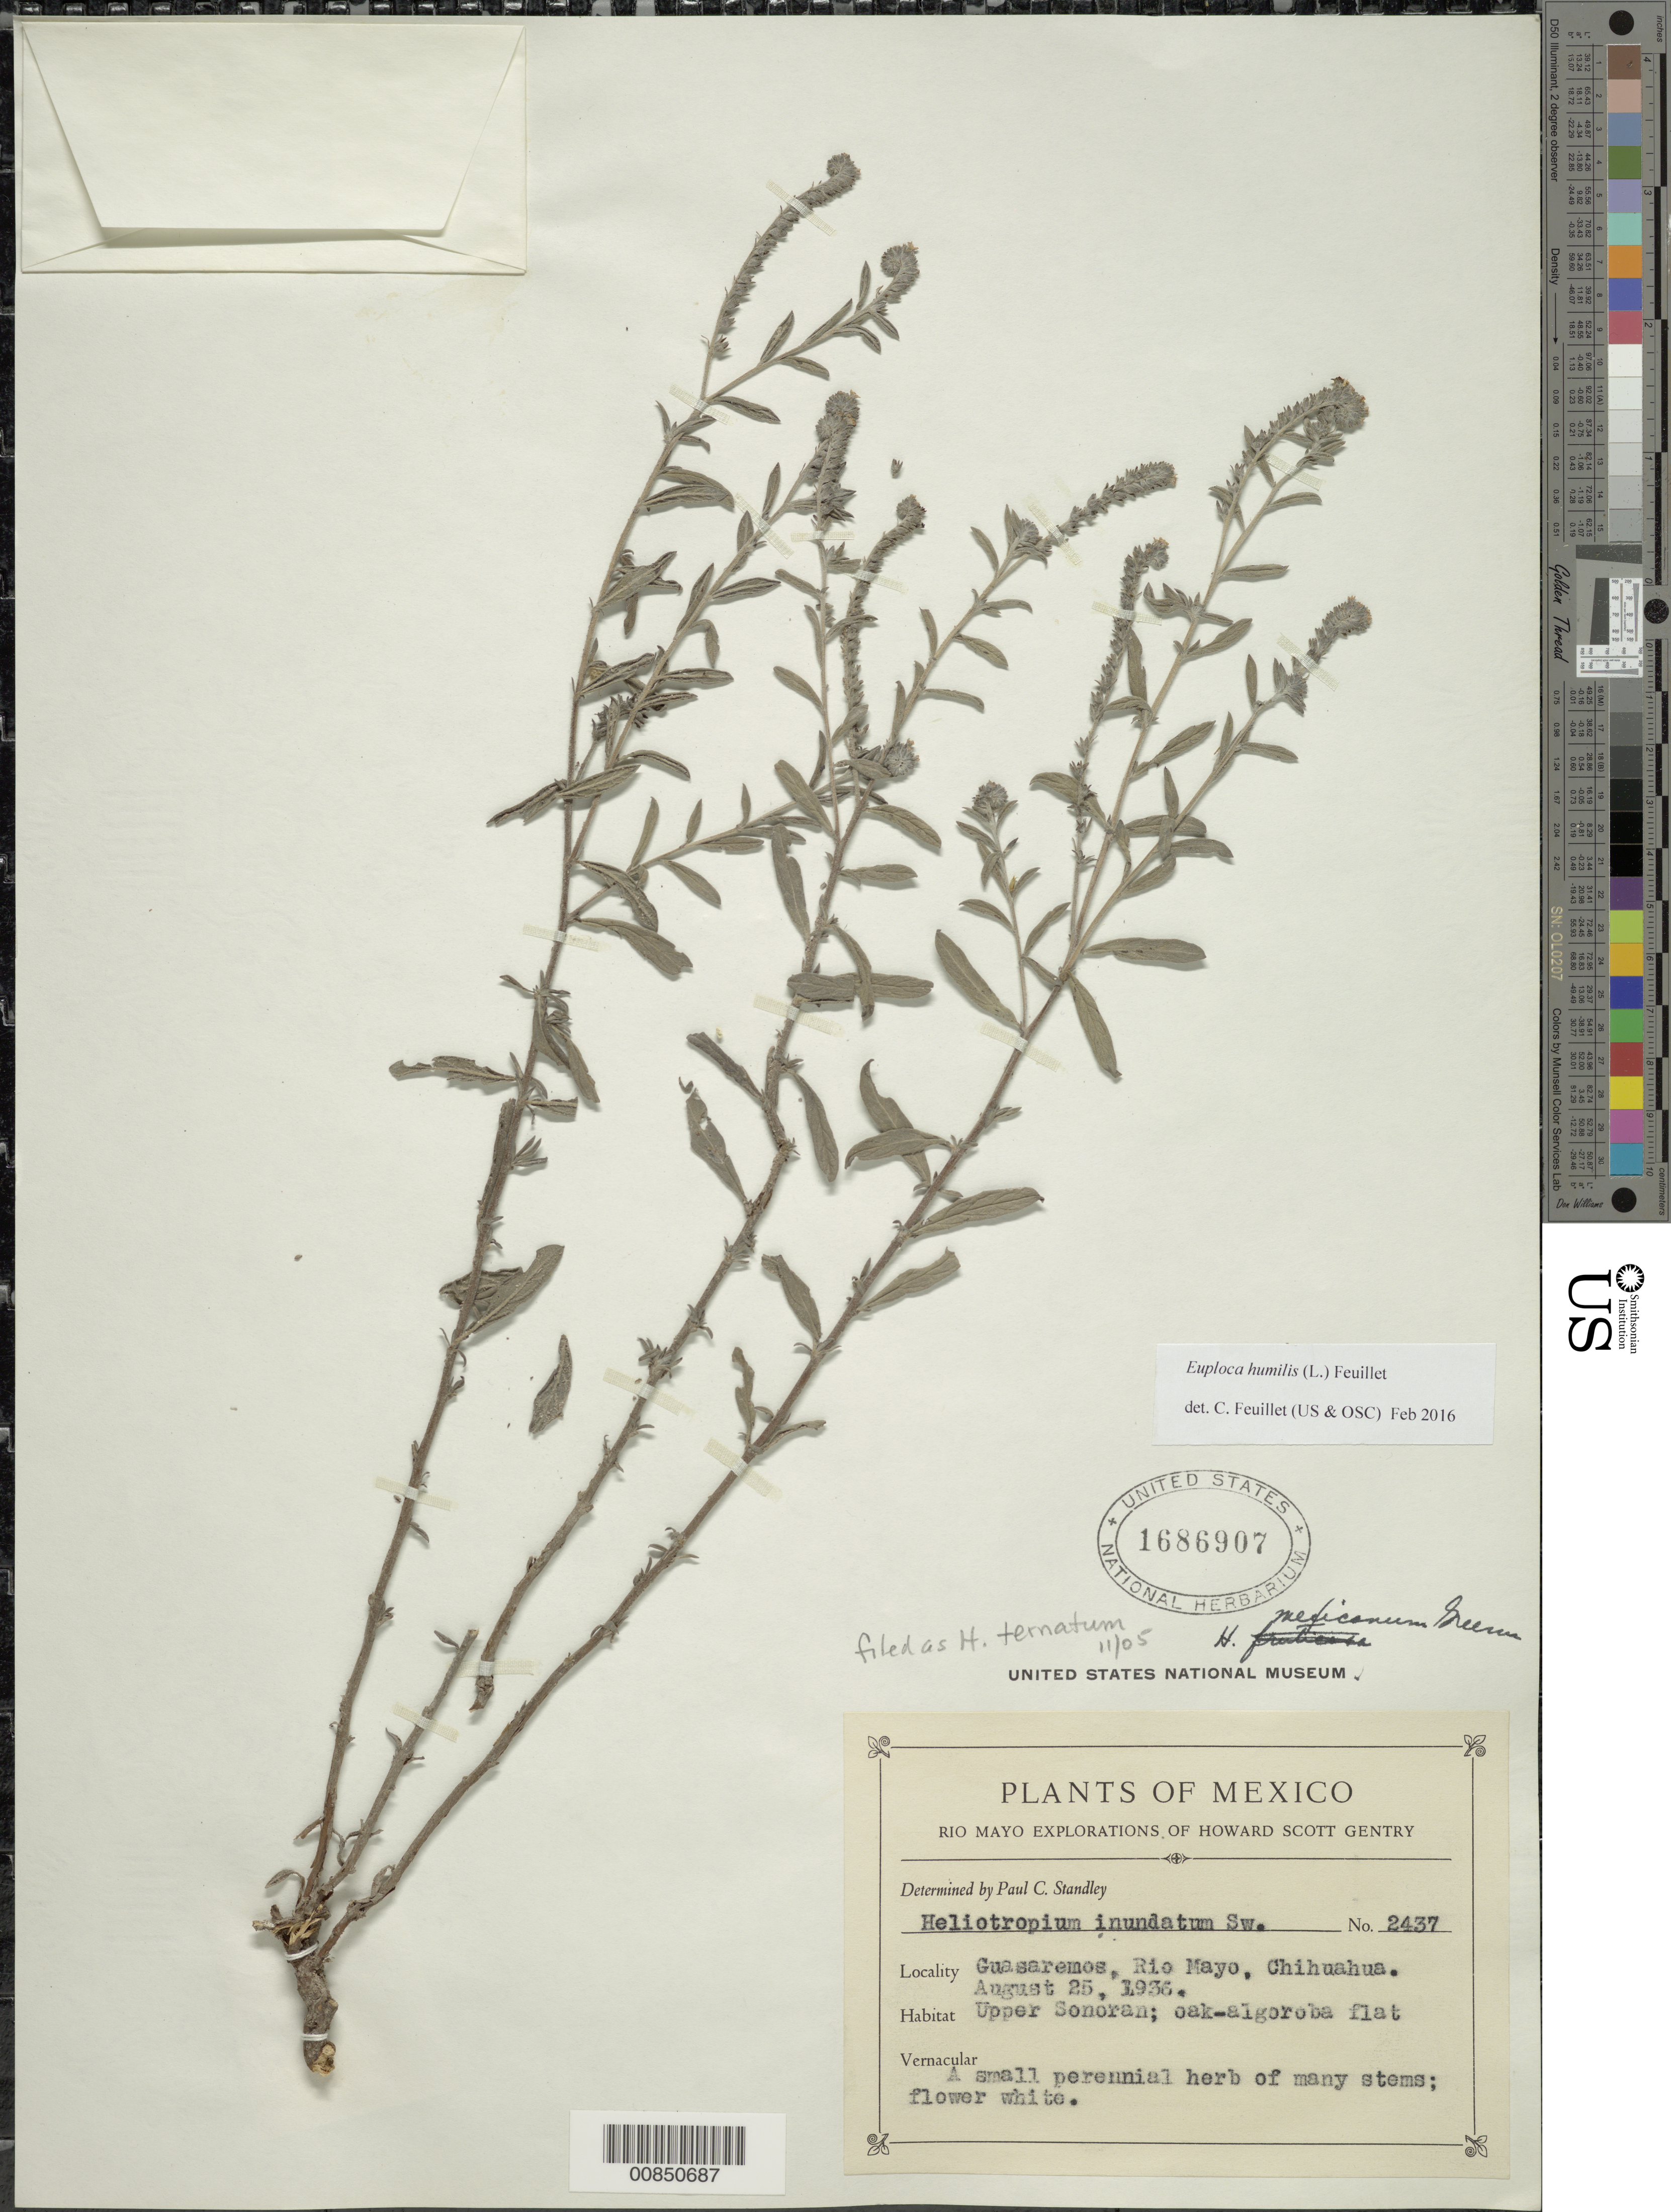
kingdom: Plantae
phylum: Tracheophyta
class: Magnoliopsida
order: Boraginales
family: Heliotropiaceae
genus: Euploca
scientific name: Euploca humilis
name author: (L.) Feuillet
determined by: Feuillet, C.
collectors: H. S. Gentry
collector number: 2437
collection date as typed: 25 Aug 1936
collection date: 1936-08-25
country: Mexico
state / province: Chihuahua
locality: Guasaremos, Río Mayo, Chihuahua.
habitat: Upper Sonoran; oak-algoroba flat.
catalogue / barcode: US 1686907